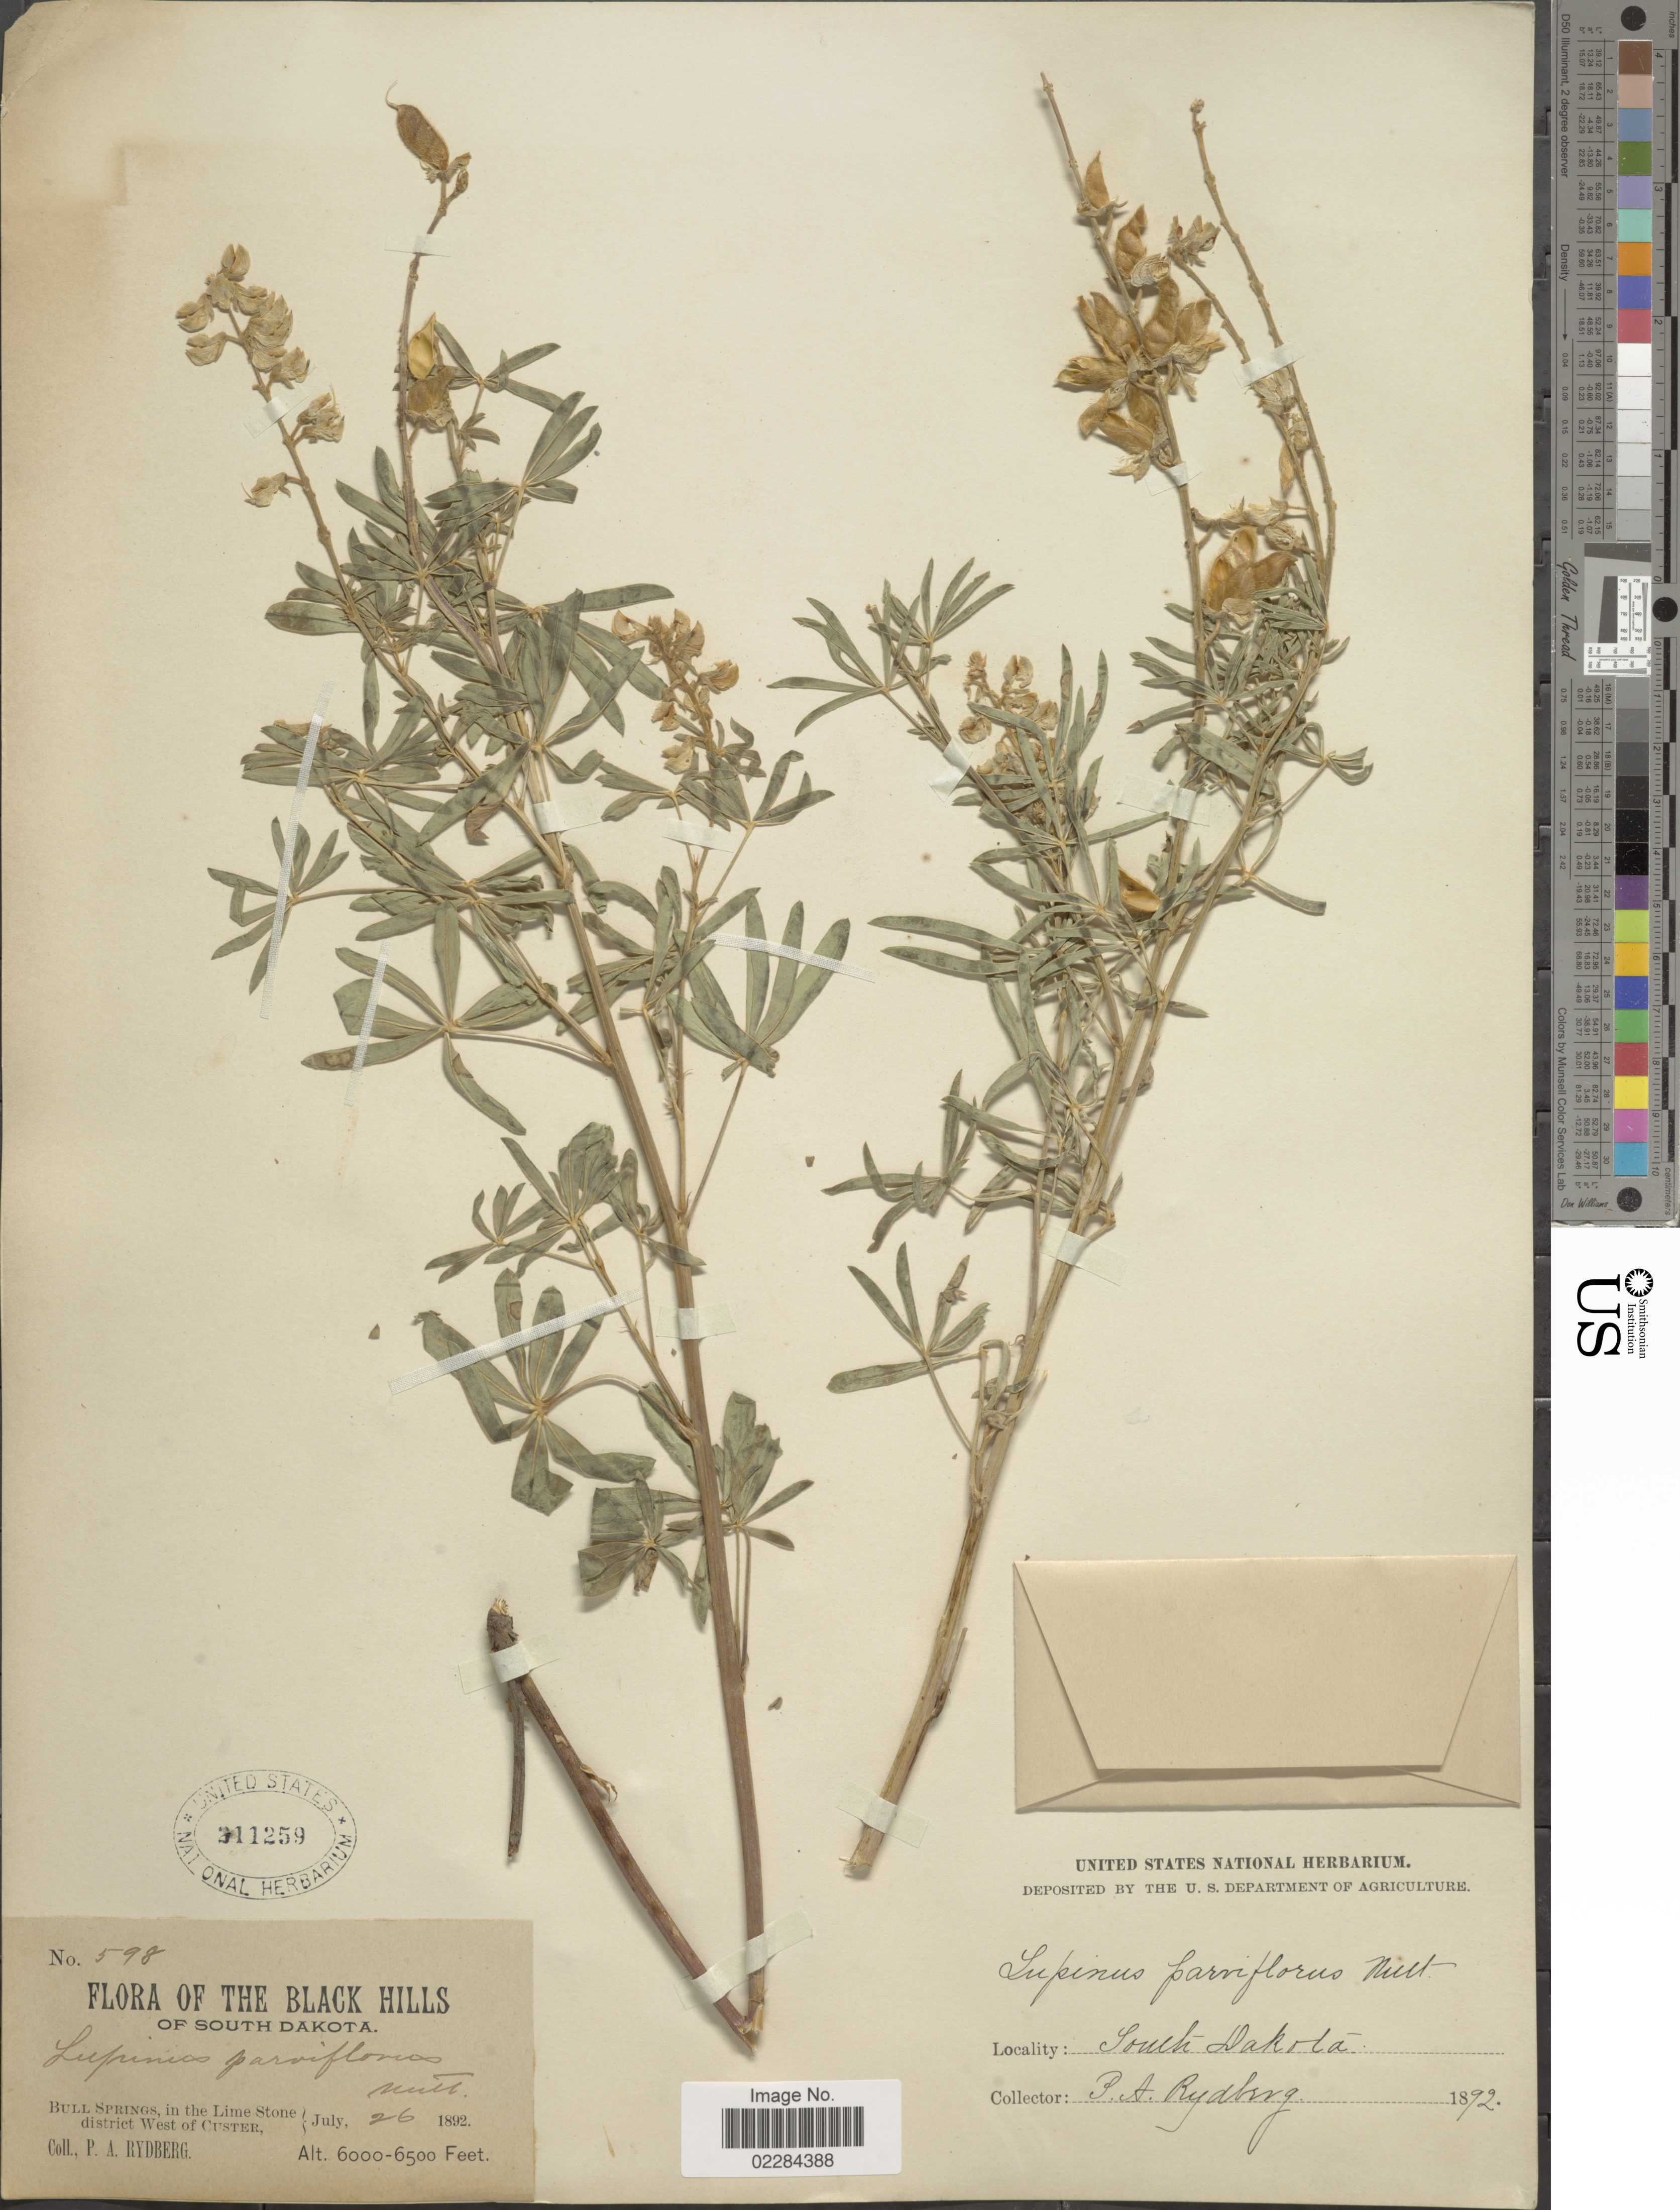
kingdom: Plantae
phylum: Tracheophyta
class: Magnoliopsida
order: Fabales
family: Fabaceae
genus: Lupinus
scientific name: Lupinus argenteus var. parviflorus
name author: (Nutt. ex Hook. & Arn.) C.L. Hitchc.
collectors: P. A. Rydberg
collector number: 598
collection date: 1892-07-26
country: United States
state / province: South Dakota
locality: The Black Hills. Bull Springs, in the Lime Stone. district West of Custer.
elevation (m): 1829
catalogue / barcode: US 311259